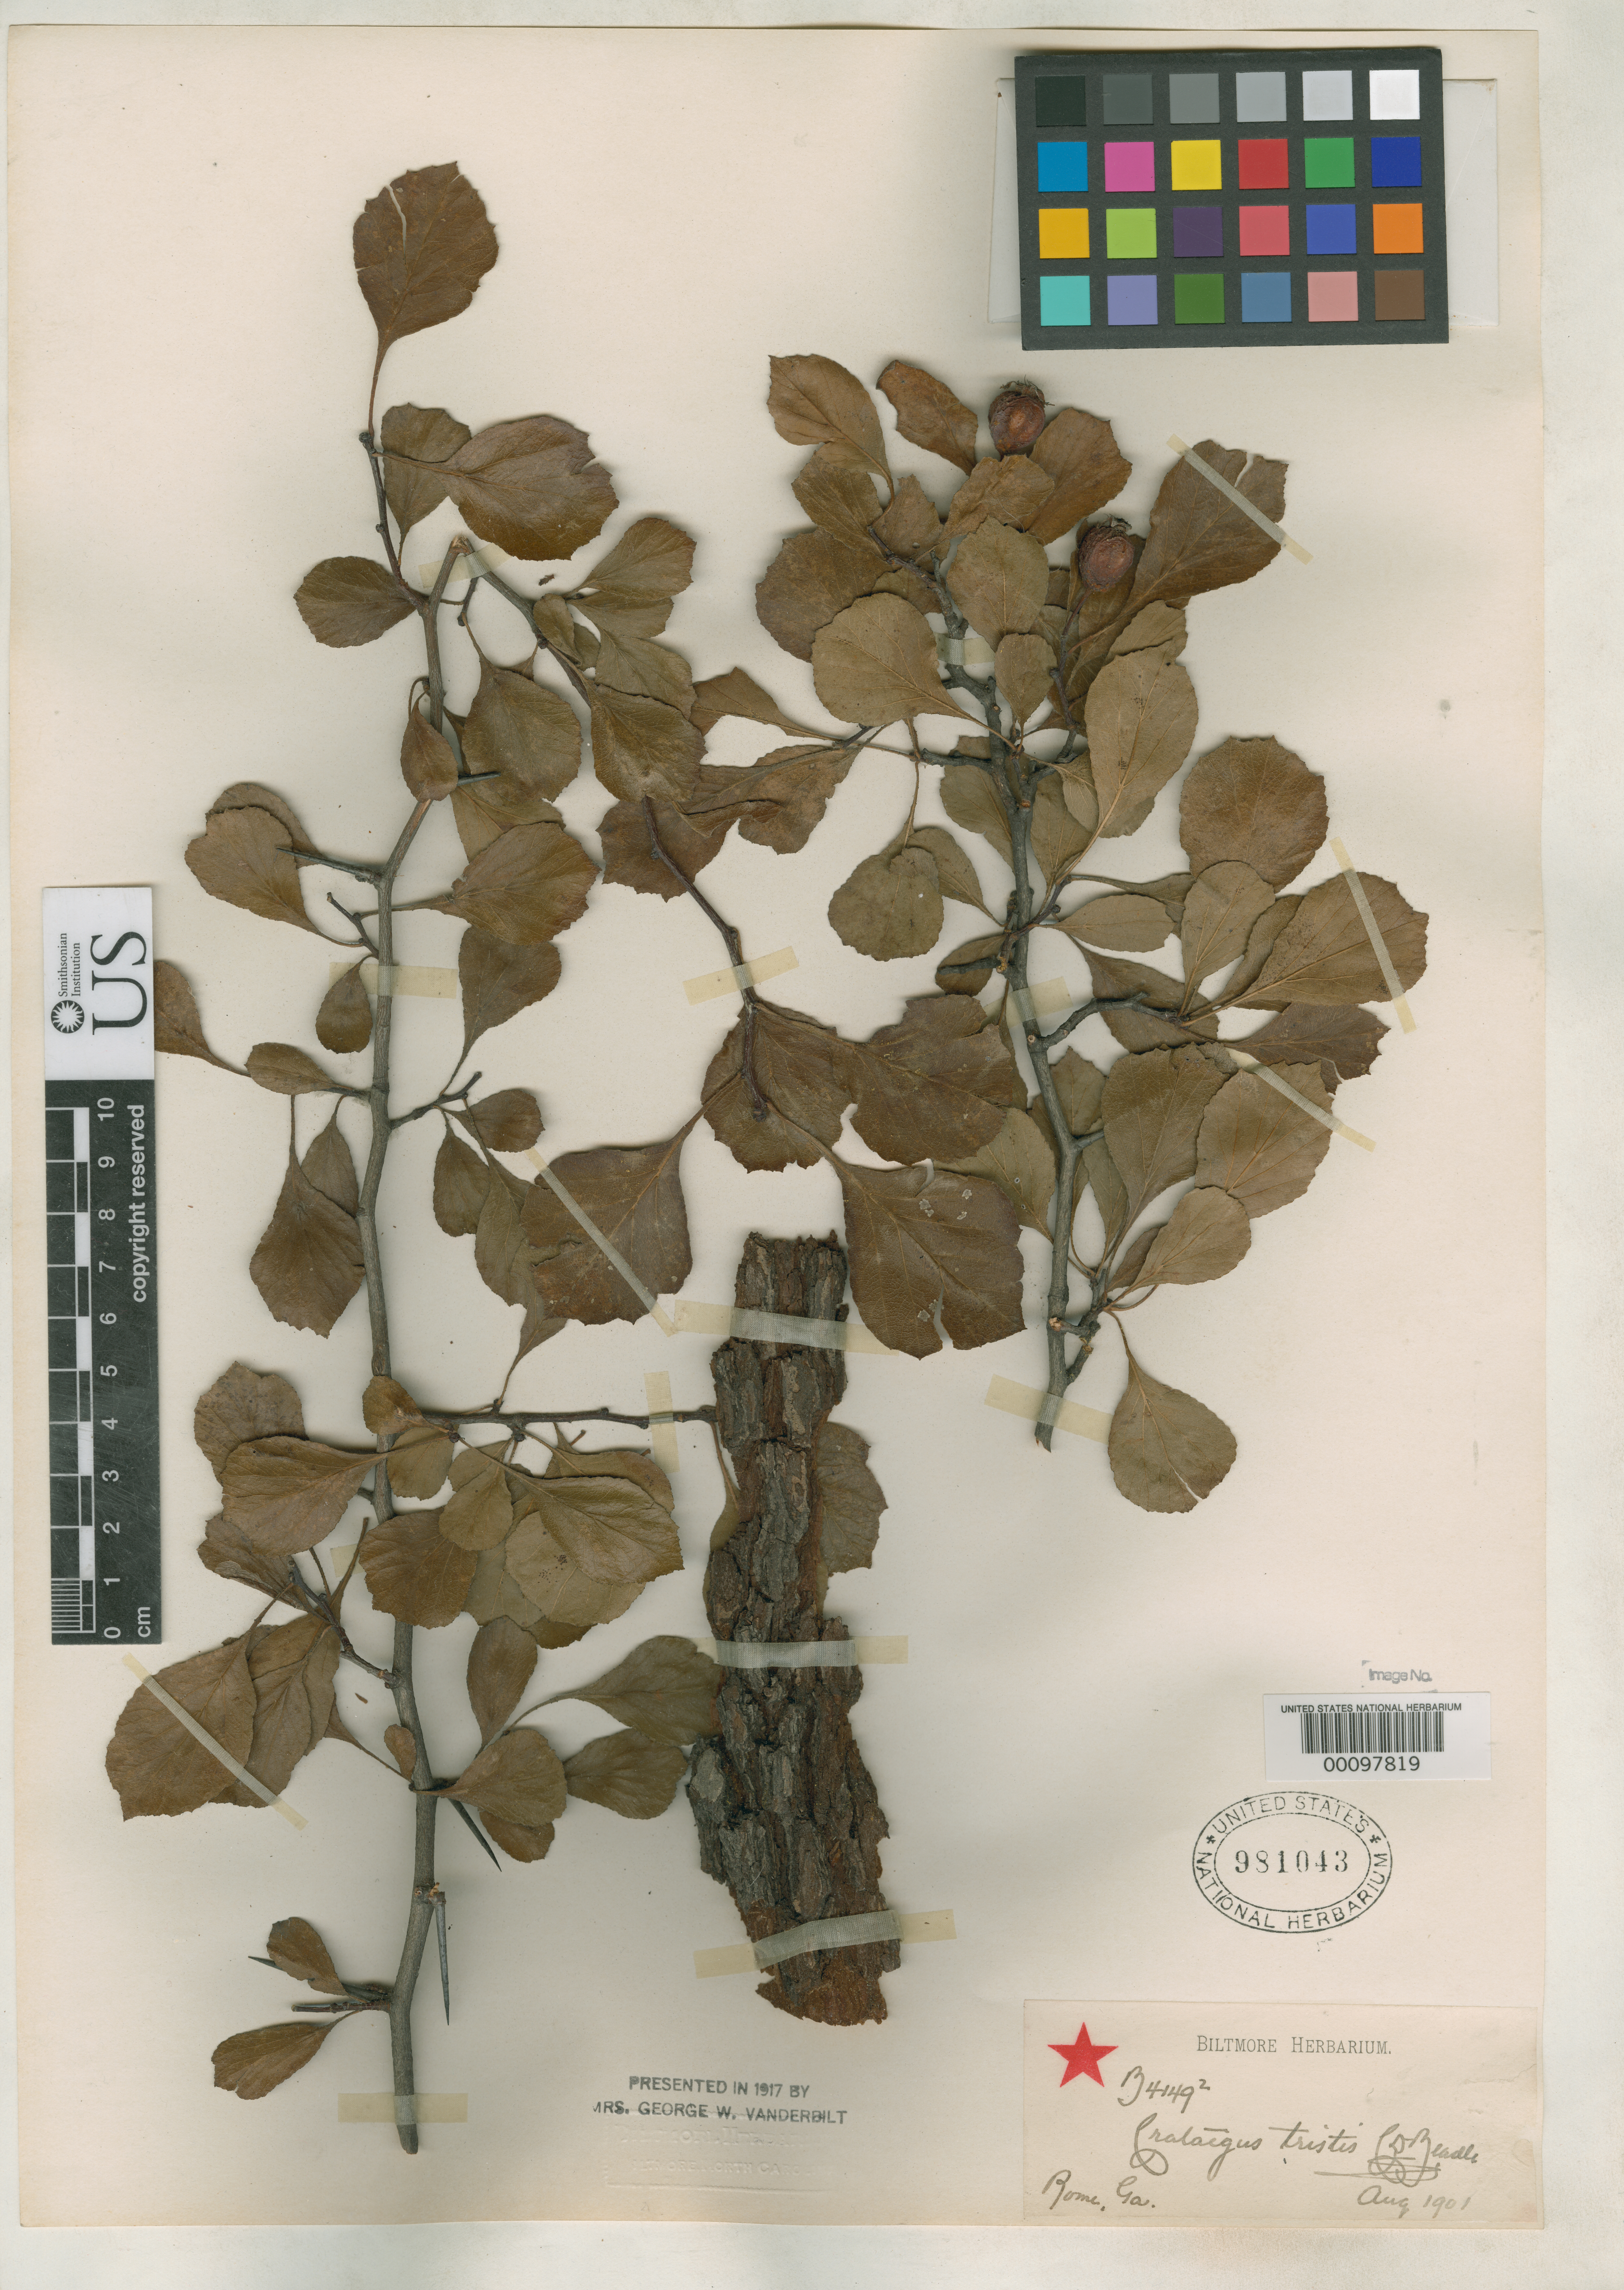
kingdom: Plantae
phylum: Tracheophyta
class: Magnoliopsida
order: Rosales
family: Rosaceae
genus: Crataegus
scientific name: Crataegus tristis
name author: Beadle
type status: Syntype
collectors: ex herb. Biltmore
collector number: B 4149/2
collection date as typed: Aug 1901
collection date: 1901-08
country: United States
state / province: Georgia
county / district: Floyd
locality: Rome.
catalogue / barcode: US 981043